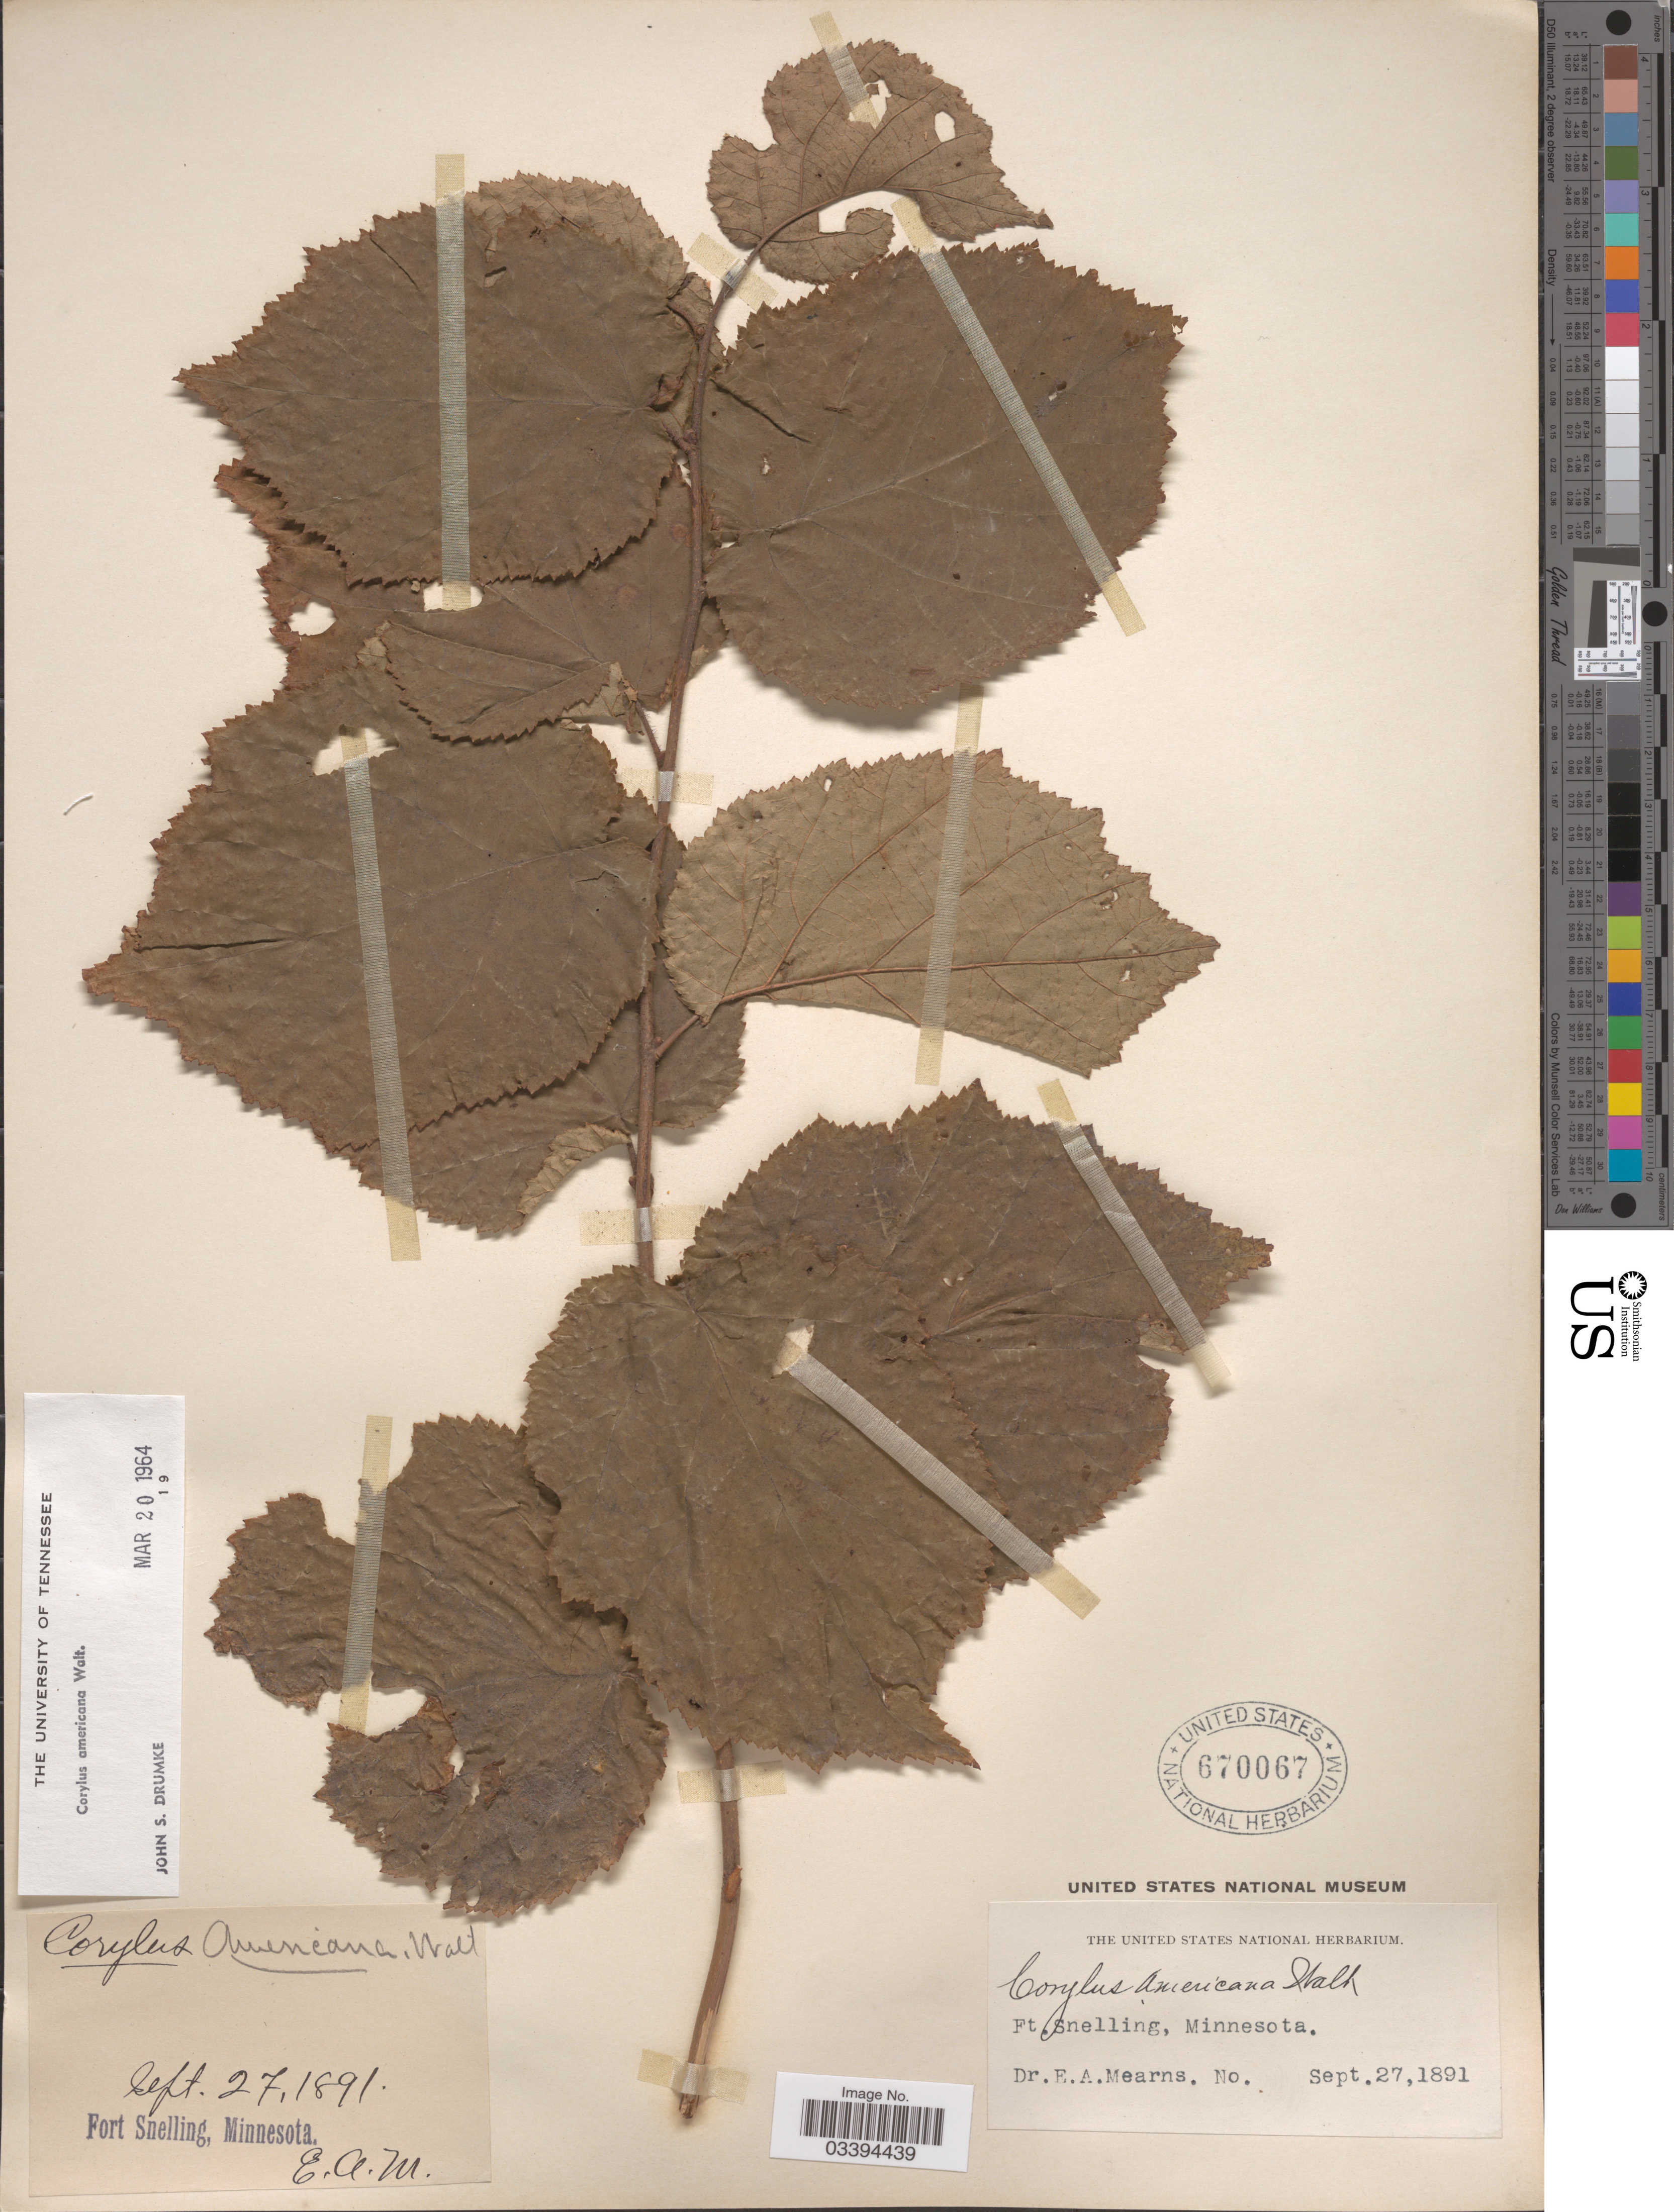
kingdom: Plantae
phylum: Tracheophyta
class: Magnoliopsida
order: Fagales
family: Betulaceae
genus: Corylus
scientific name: Corylus americana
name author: Walter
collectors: E. A. Mearns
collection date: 1891-09-27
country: United States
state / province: Minnesota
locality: Fort Snelling.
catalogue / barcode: US 670067